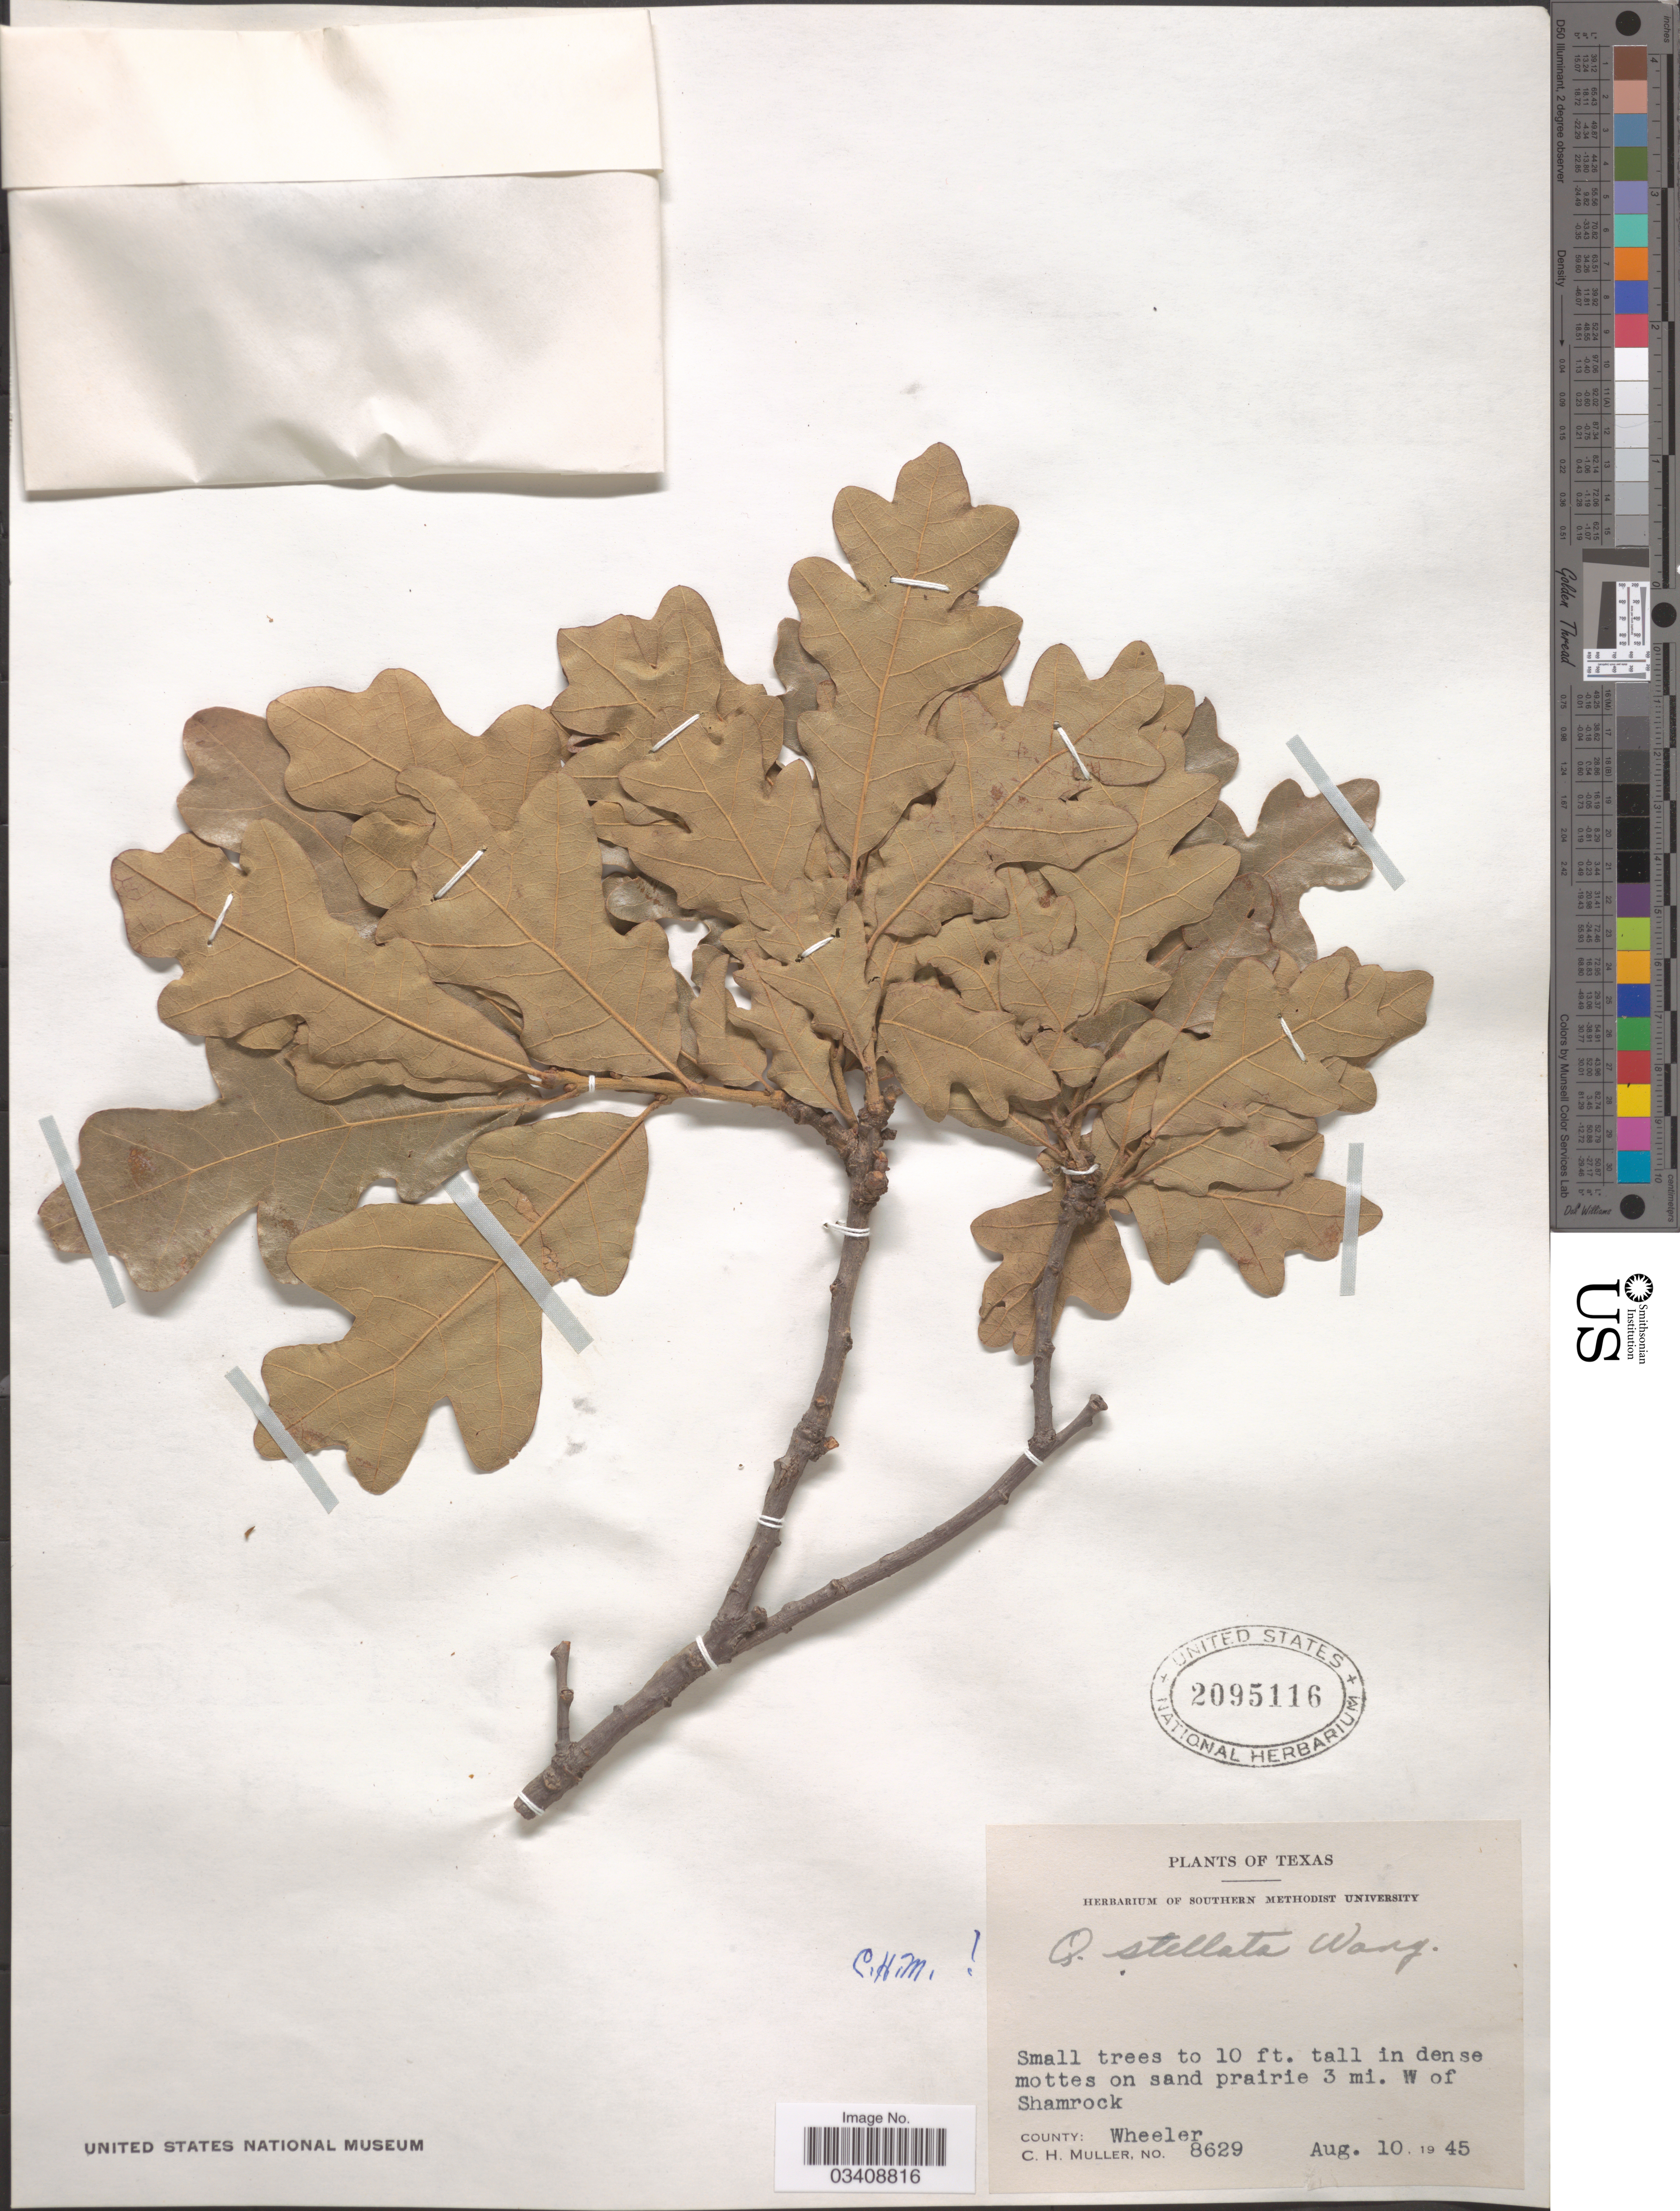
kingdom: Plantae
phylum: Tracheophyta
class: Magnoliopsida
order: Fagales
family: Fagaceae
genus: Quercus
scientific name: Quercus stellata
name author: Wangenh.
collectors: C. H. Mueller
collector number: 8629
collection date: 1945-08-10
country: United States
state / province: Texas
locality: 3 mi. W of Shamrock. County: Wheeler.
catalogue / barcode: US 2095116